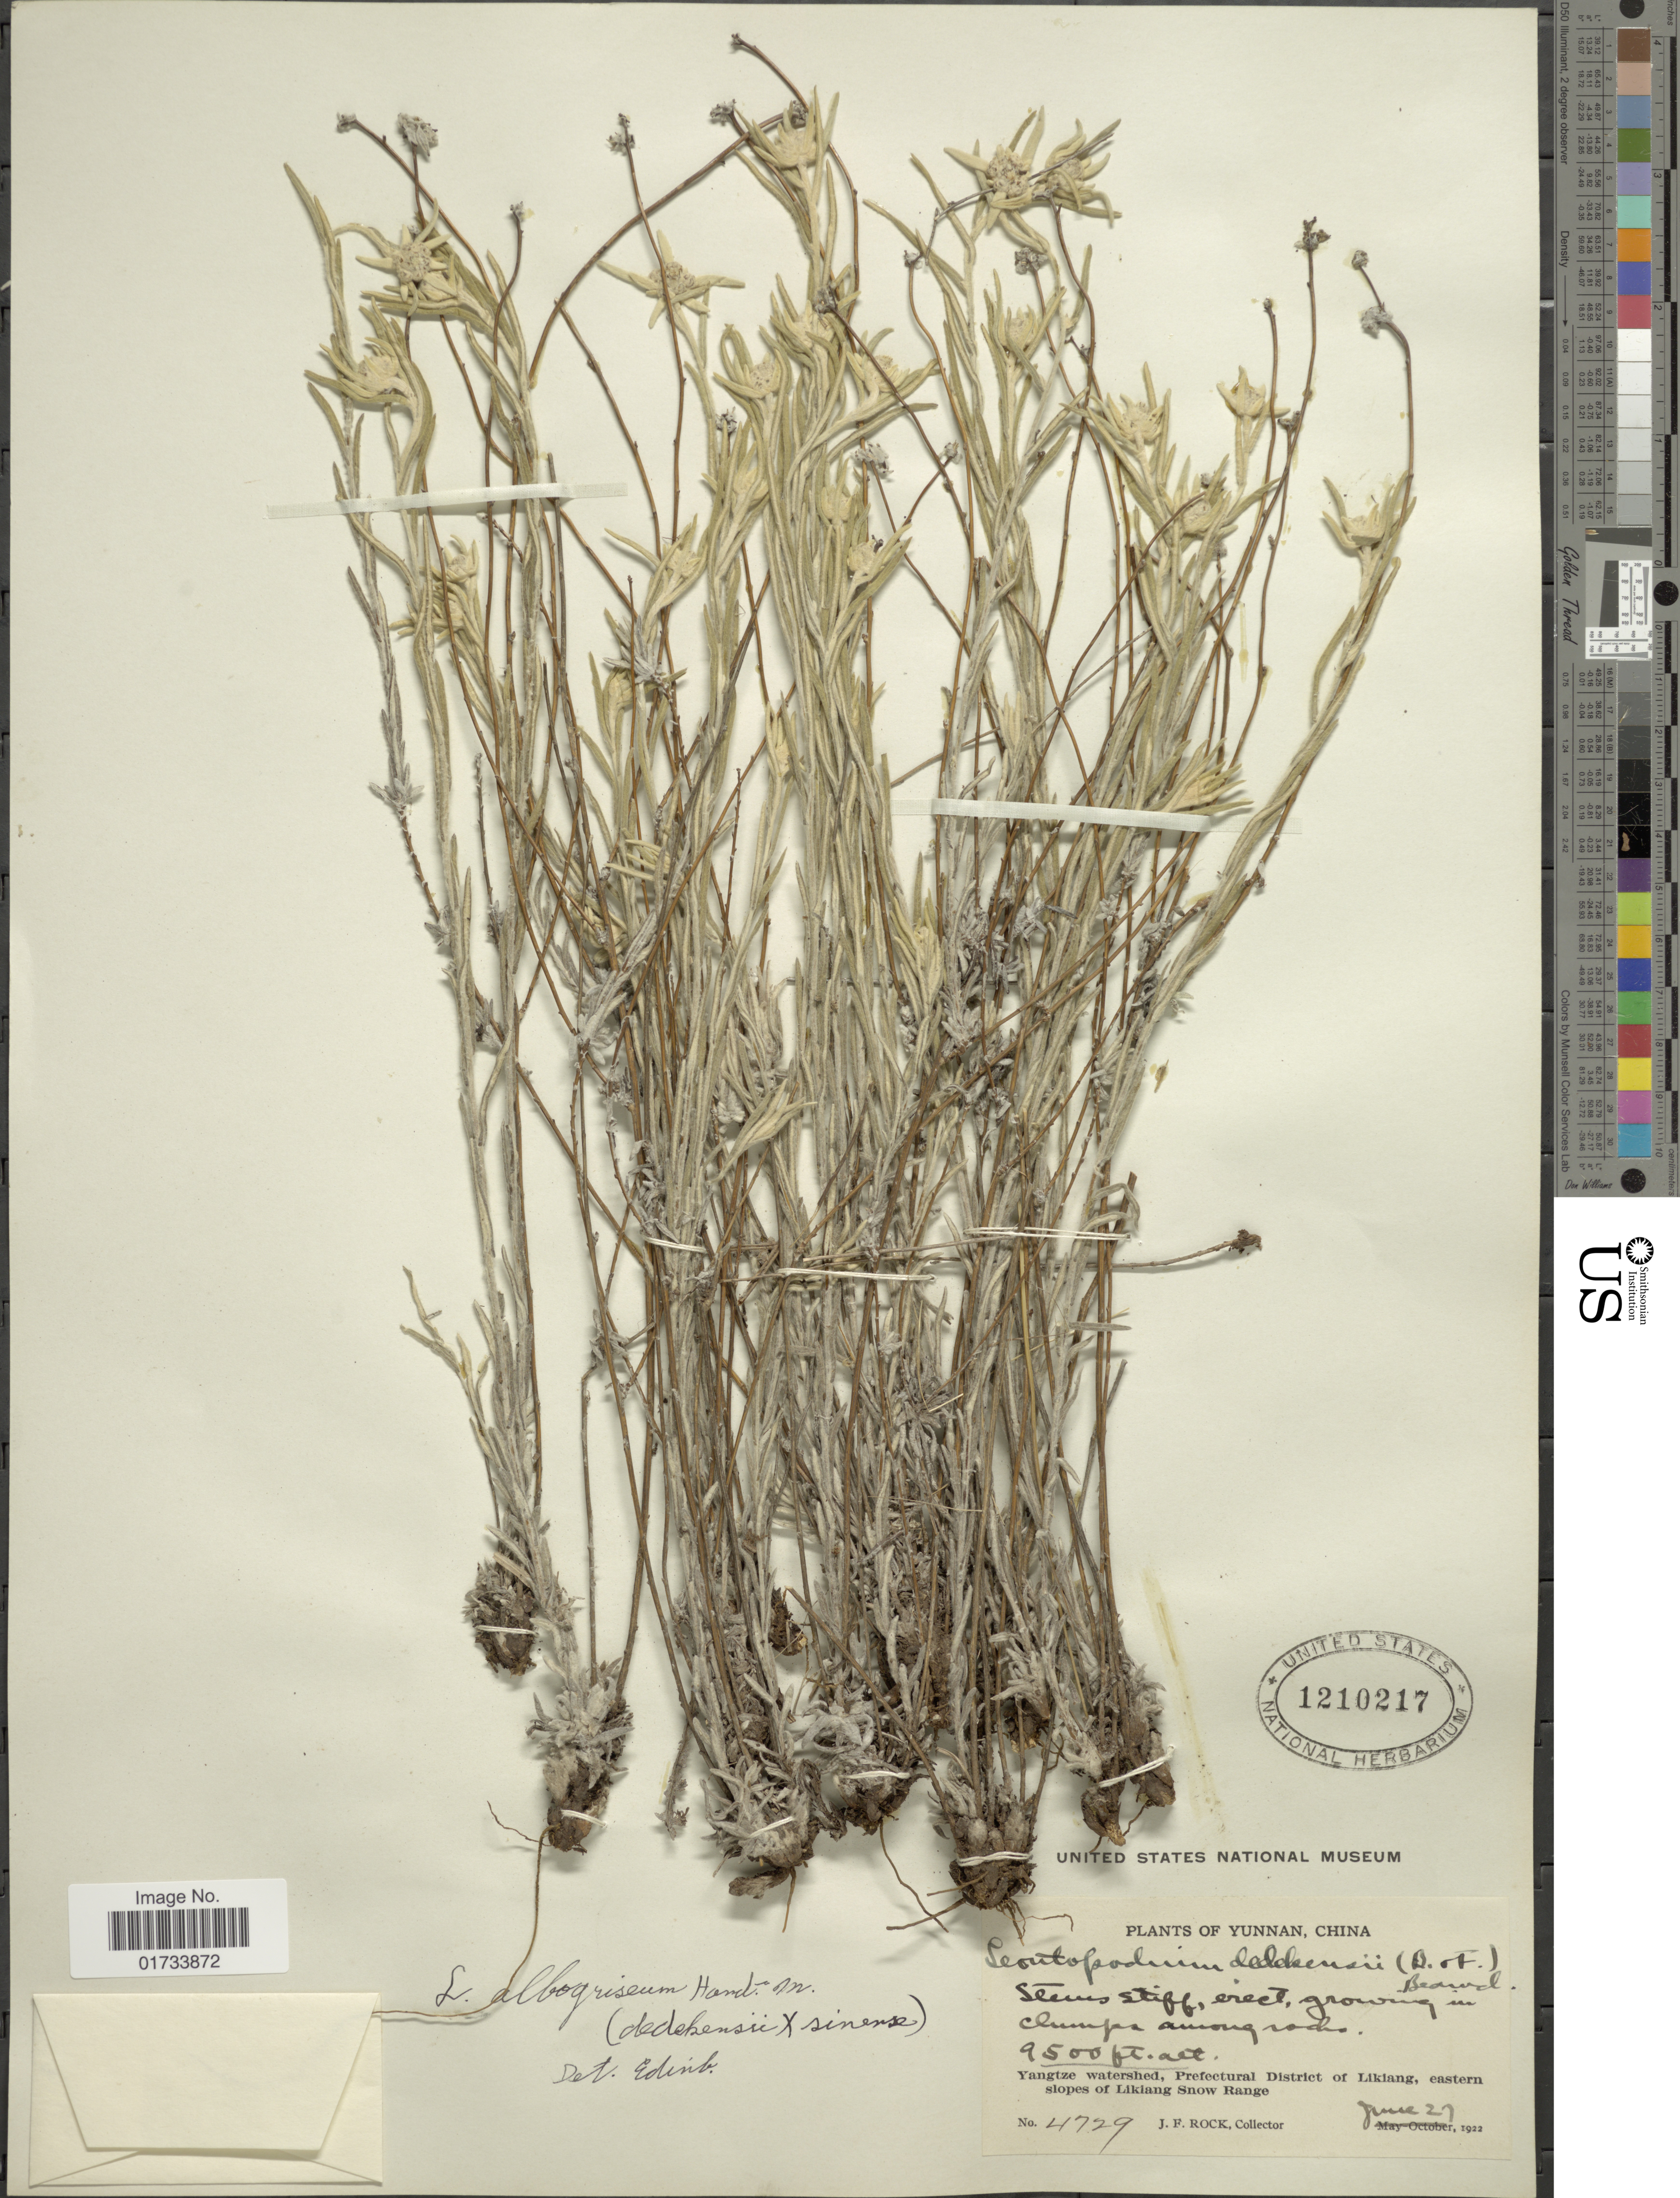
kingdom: Plantae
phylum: Tracheophyta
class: Magnoliopsida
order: Asterales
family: Asteraceae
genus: Leontopodium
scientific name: Leontopodium albogriseum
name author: Hand.-Mazz.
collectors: J. Rock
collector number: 4729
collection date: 1922-06-27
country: China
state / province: Yunnan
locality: Growing in clumps among rocks, Yangtze watershed, Prefectural District of Likiang, eastern slopes of Likiang Snow Range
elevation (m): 2896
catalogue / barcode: US 1210217